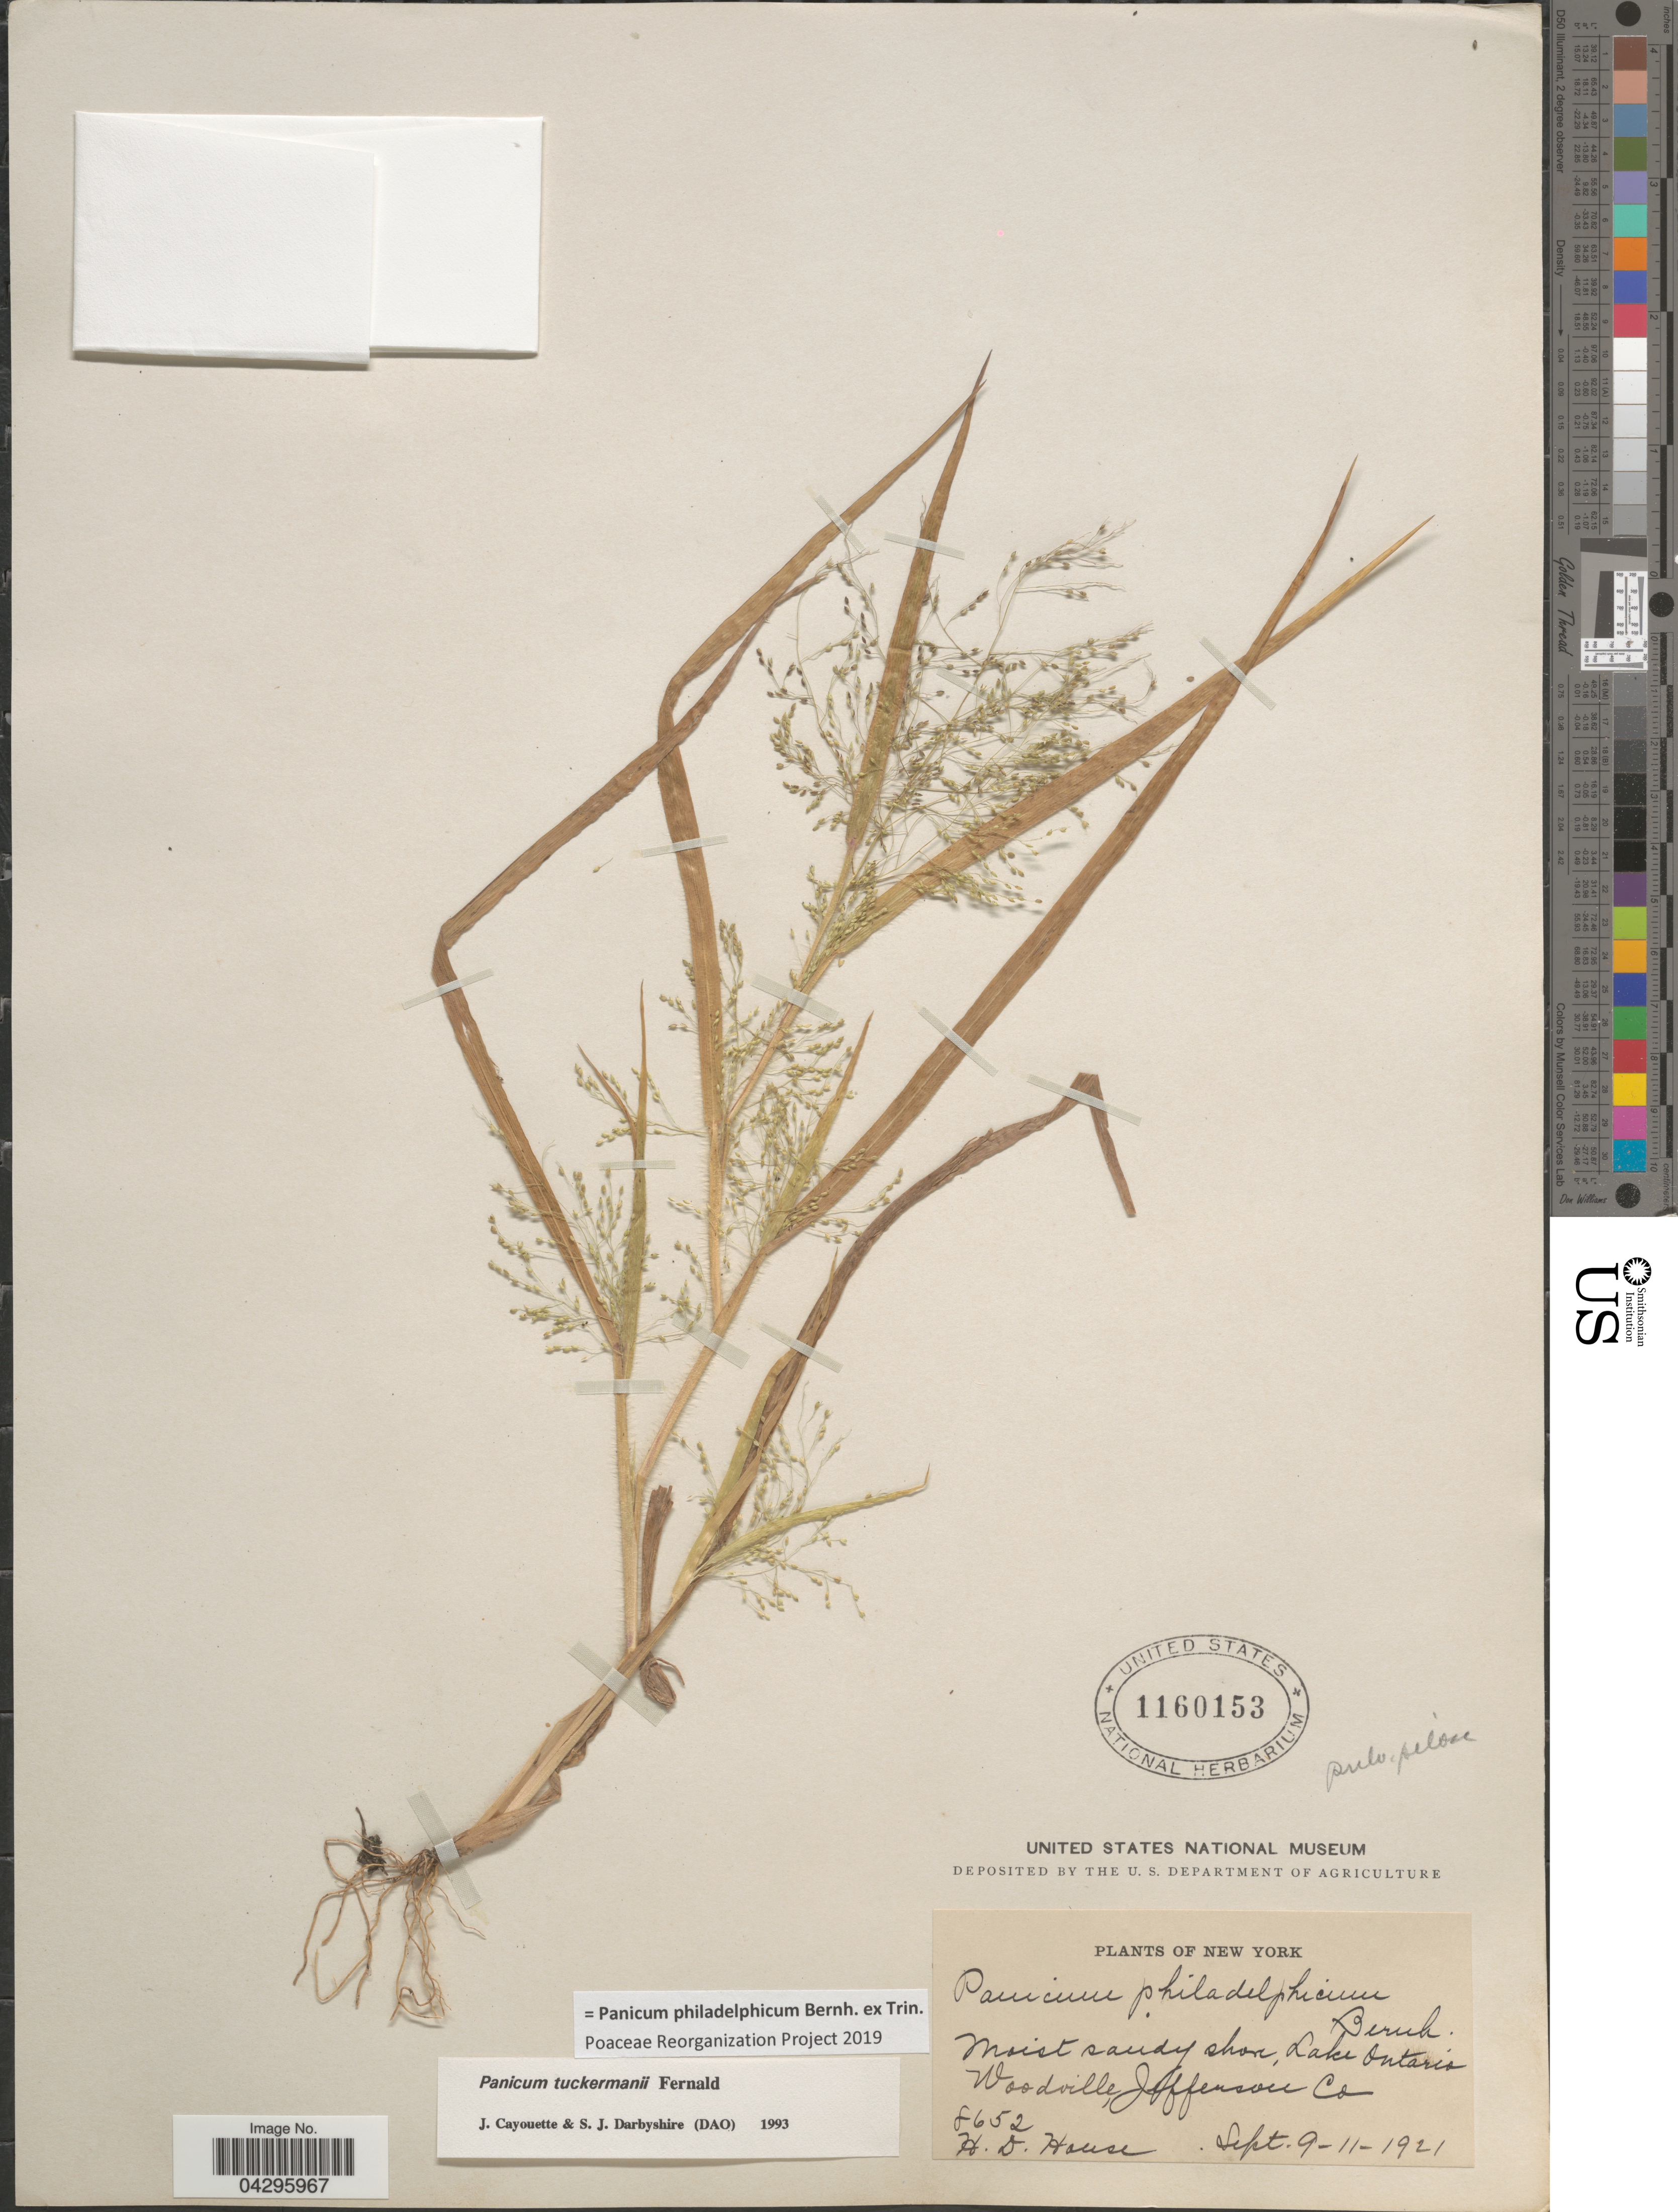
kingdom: Plantae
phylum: Tracheophyta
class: Liliopsida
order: Poales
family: Poaceae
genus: Panicum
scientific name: Panicum philadelphicum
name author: Bernh. ex Trin.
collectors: H. D. House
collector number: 8652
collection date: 1921-09-09/1921-09-11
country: United States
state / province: New York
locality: Moist sandy shore, Lake Ontario Woodville, Jefferson Co.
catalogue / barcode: US 1160153